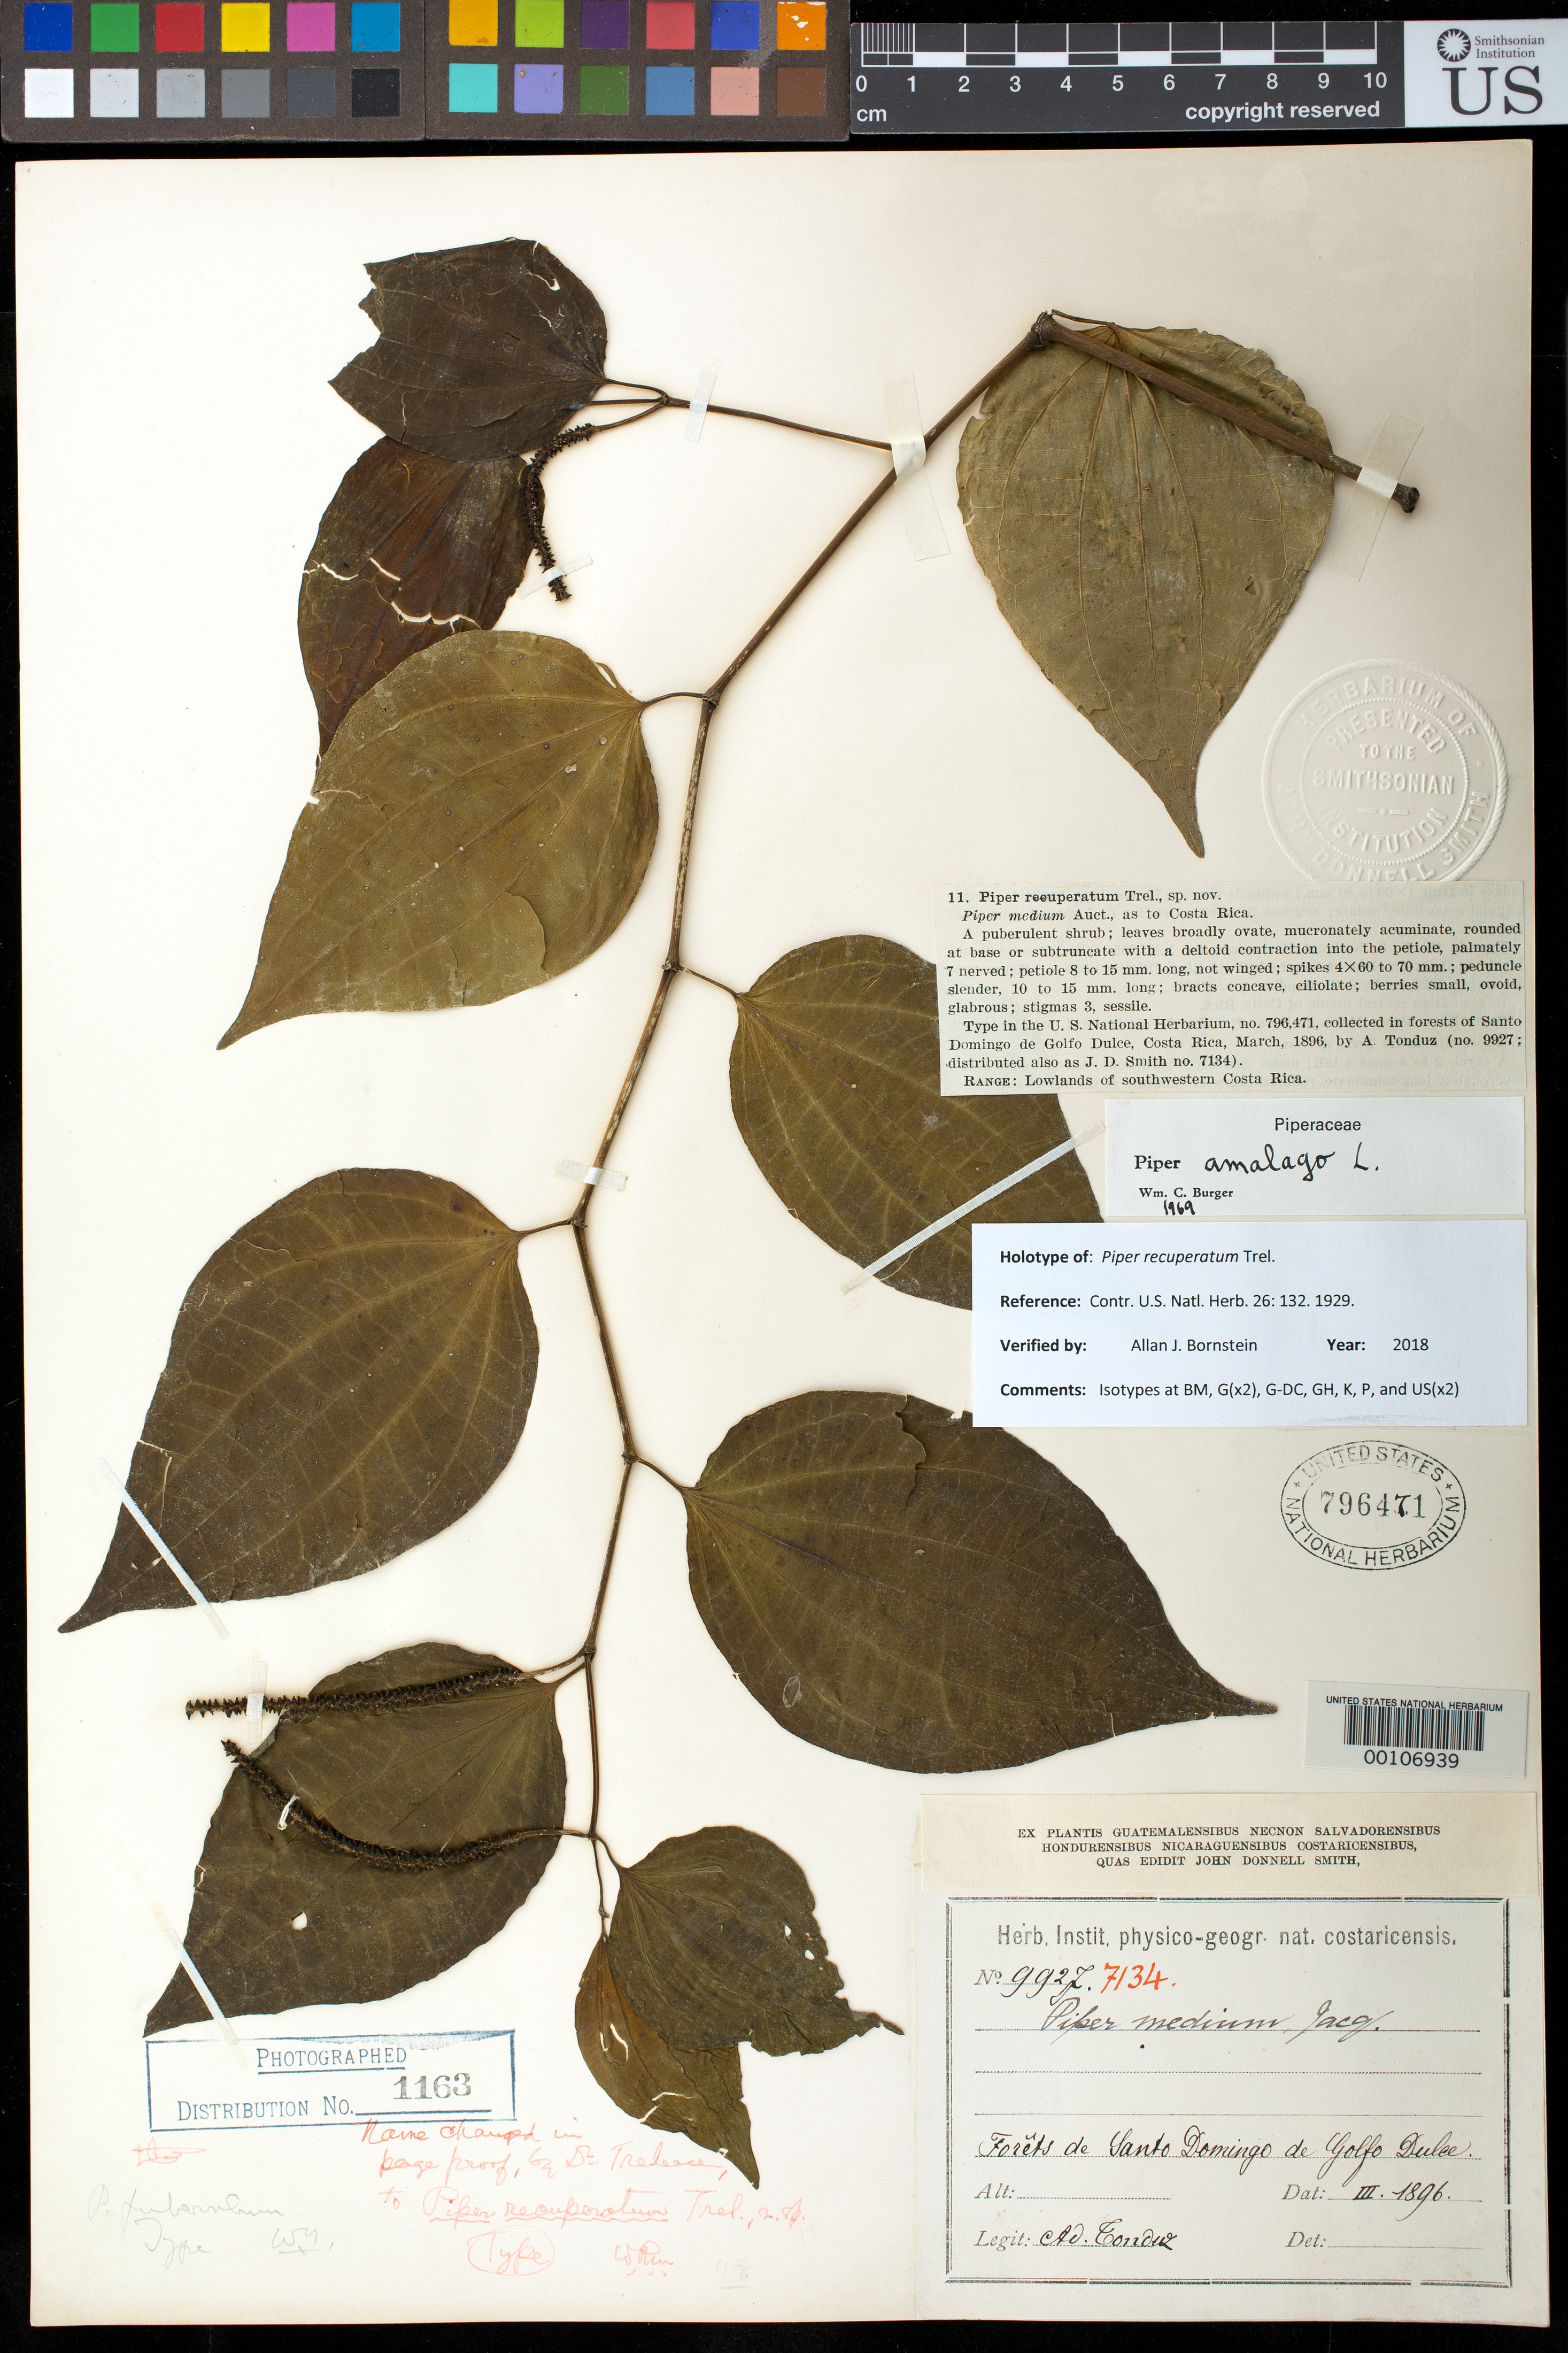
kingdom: Plantae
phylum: Tracheophyta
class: Magnoliopsida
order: Piperales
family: Piperaceae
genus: Piper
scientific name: Piper recuperatum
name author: Trel.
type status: Holotype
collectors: A. Tonduz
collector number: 9927 [Donn. Sm. 7134]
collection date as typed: Mar 1896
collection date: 1896-03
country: Costa Rica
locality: Santo Domingo de Golfo Dulce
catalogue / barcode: US 796471